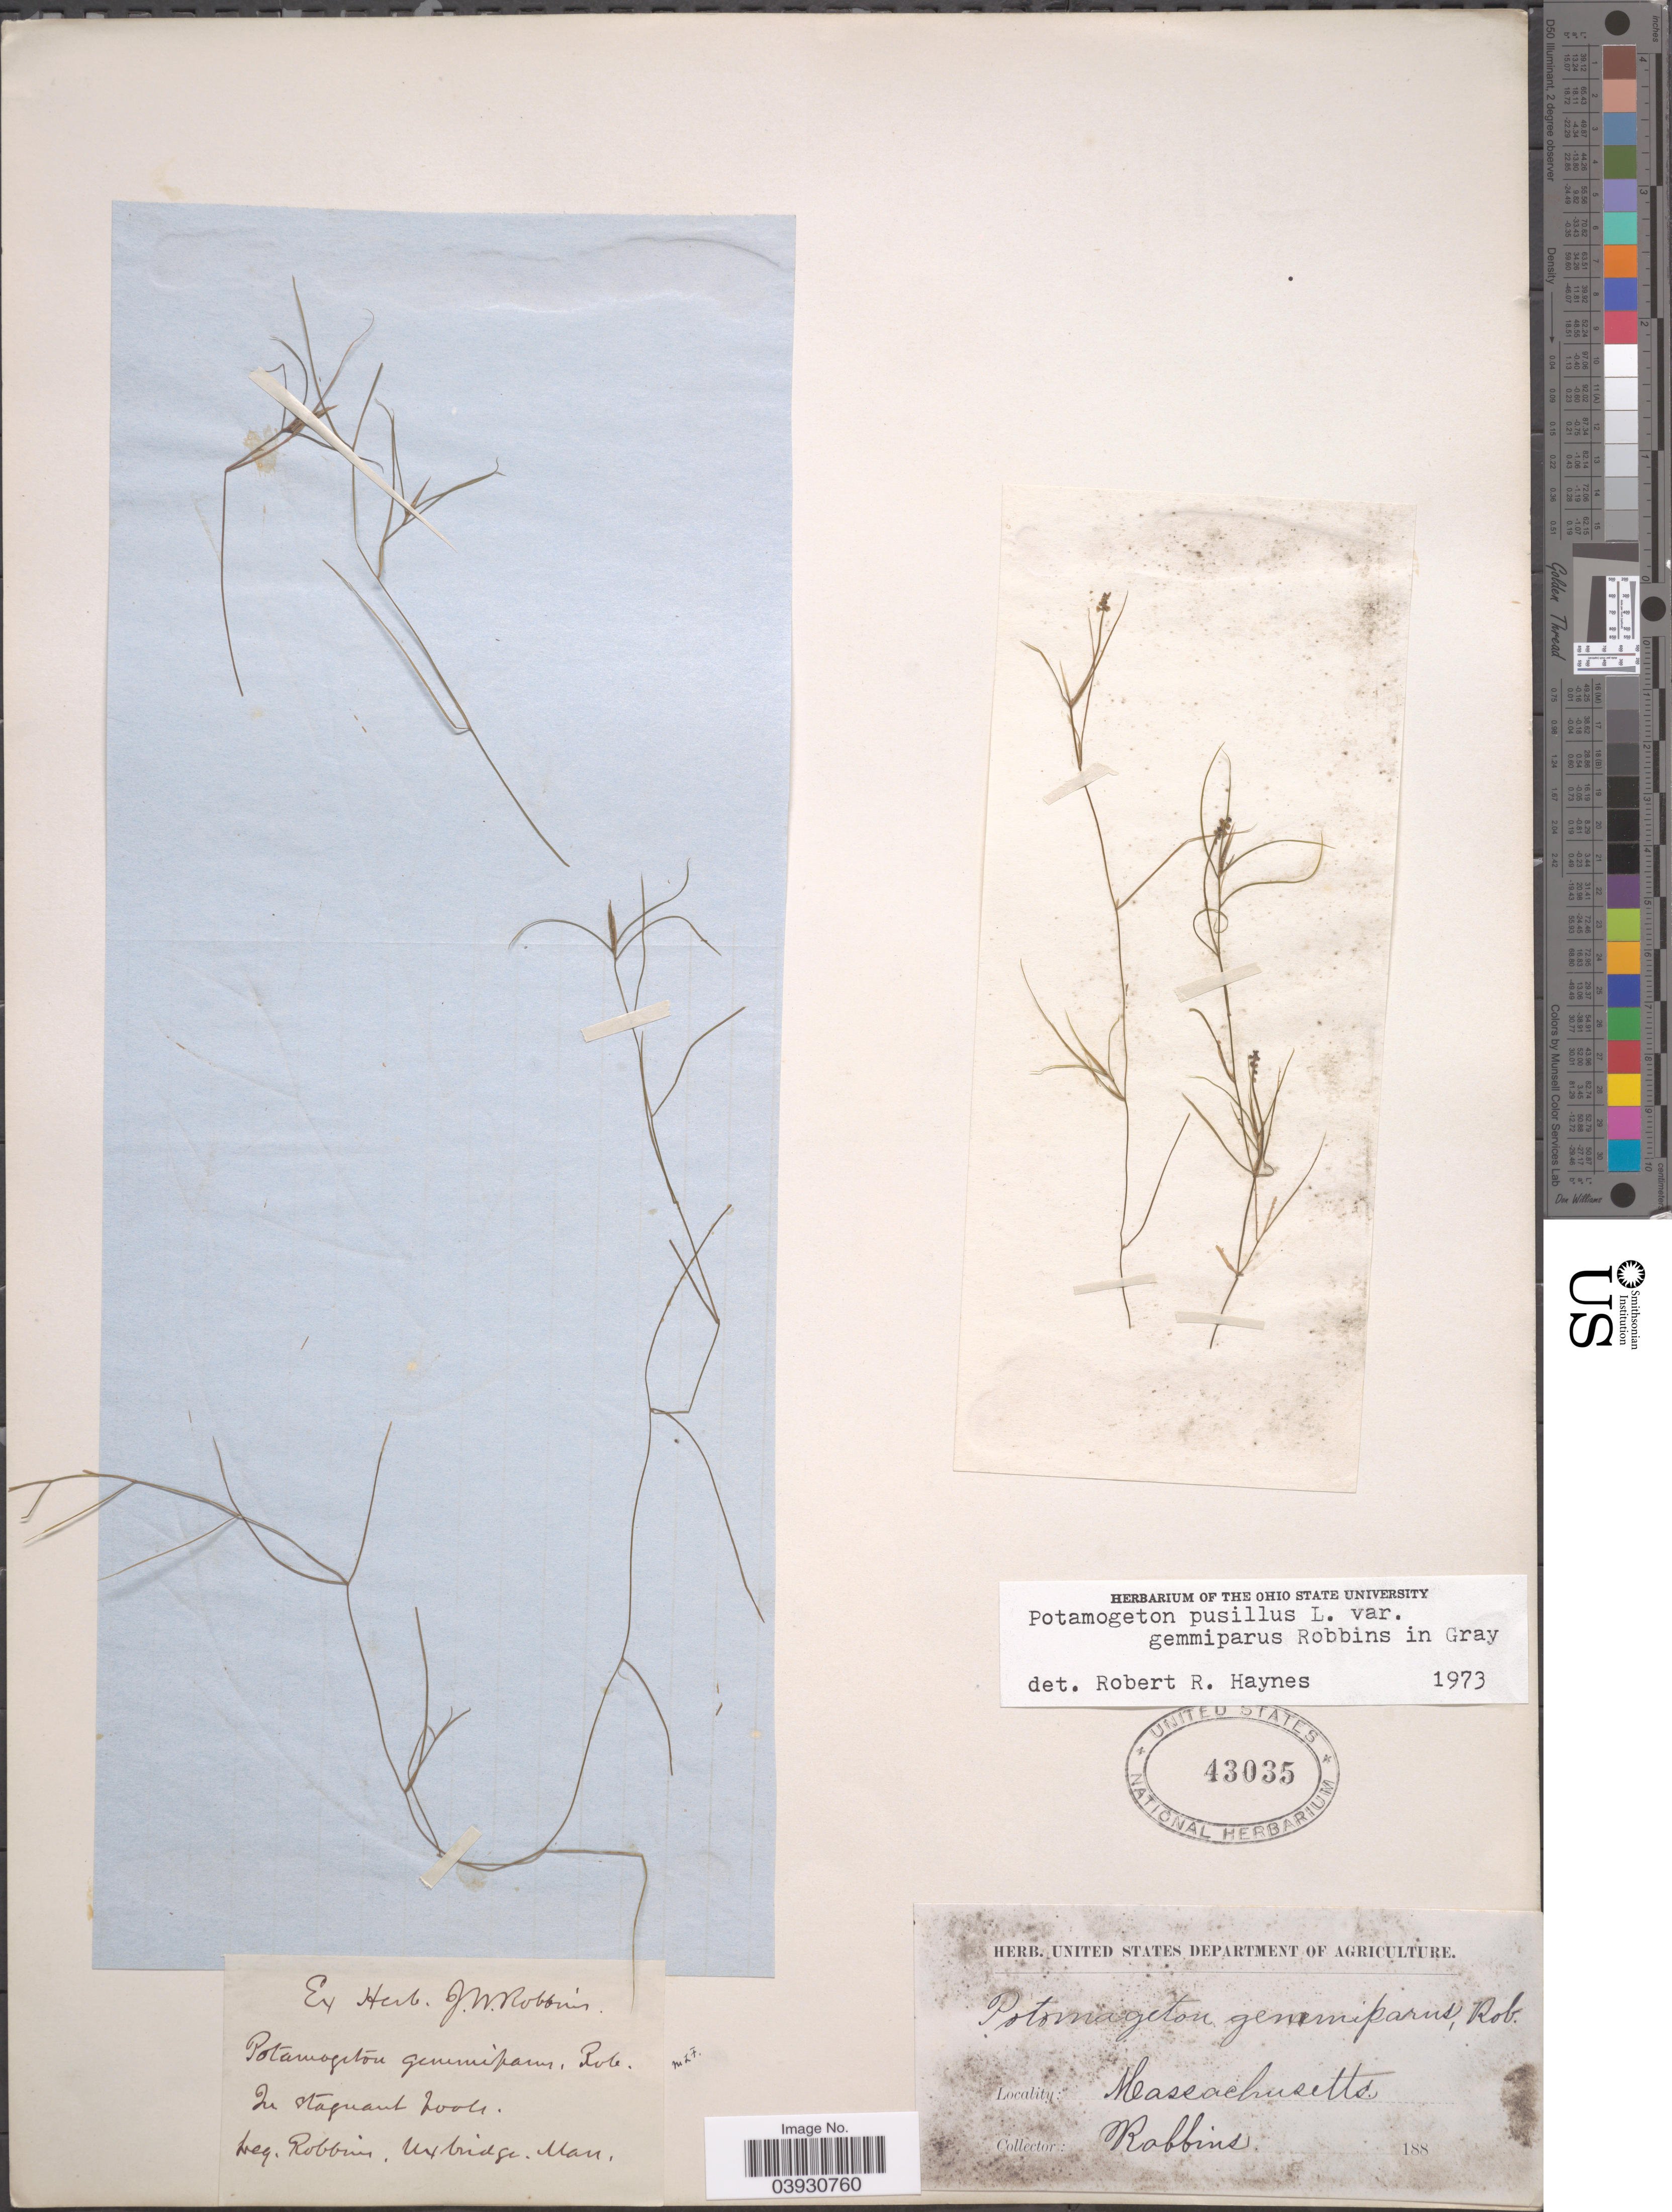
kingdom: Plantae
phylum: Tracheophyta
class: Liliopsida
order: Alismatales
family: Potamogetonaceae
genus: Potamogeton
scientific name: Potamogeton pusillus var. gemmiparus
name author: J.W. Robbins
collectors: J. W. Robbins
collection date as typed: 188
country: United States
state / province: Massachusetts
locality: Uxbridge.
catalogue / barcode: US 43035